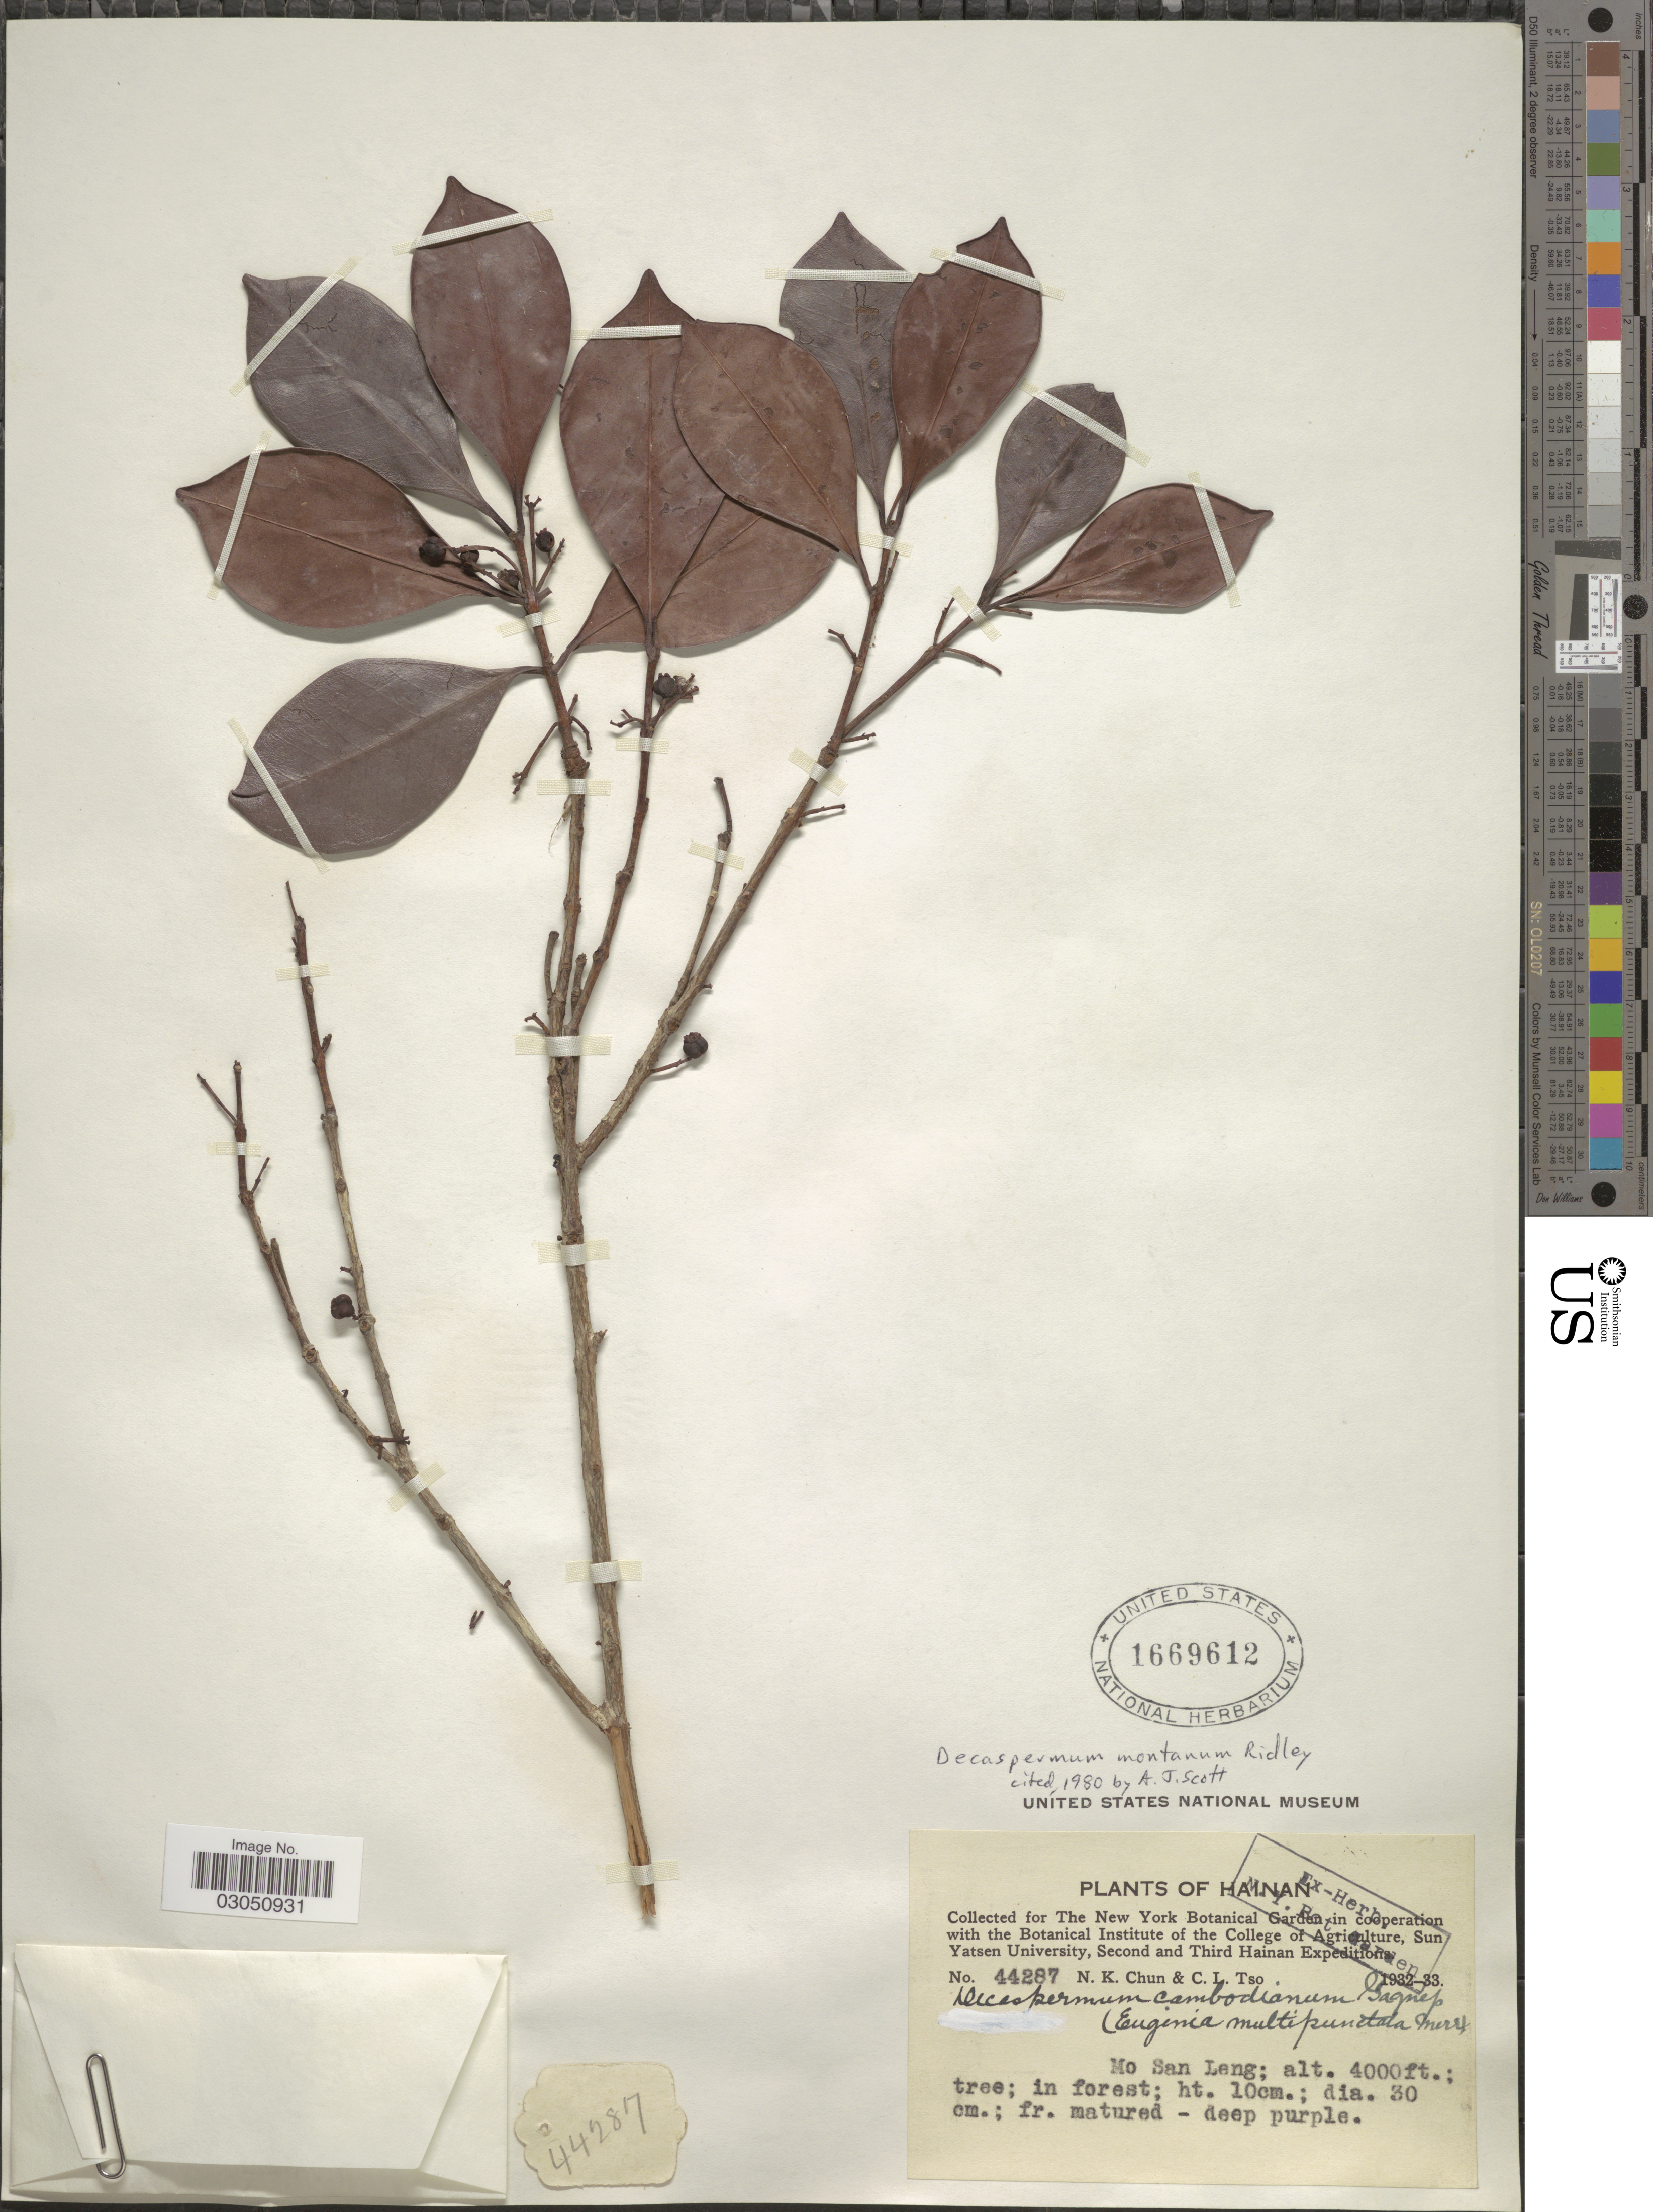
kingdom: Plantae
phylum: Tracheophyta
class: Magnoliopsida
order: Myrtales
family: Myrtaceae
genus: Decaspermum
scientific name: Decaspermum montanum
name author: Ridl.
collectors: N. K. Chun & C. Tso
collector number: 44287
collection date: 1932/1933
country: China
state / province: Hainan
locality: Mo San Leng.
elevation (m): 1219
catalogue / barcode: US 1669612